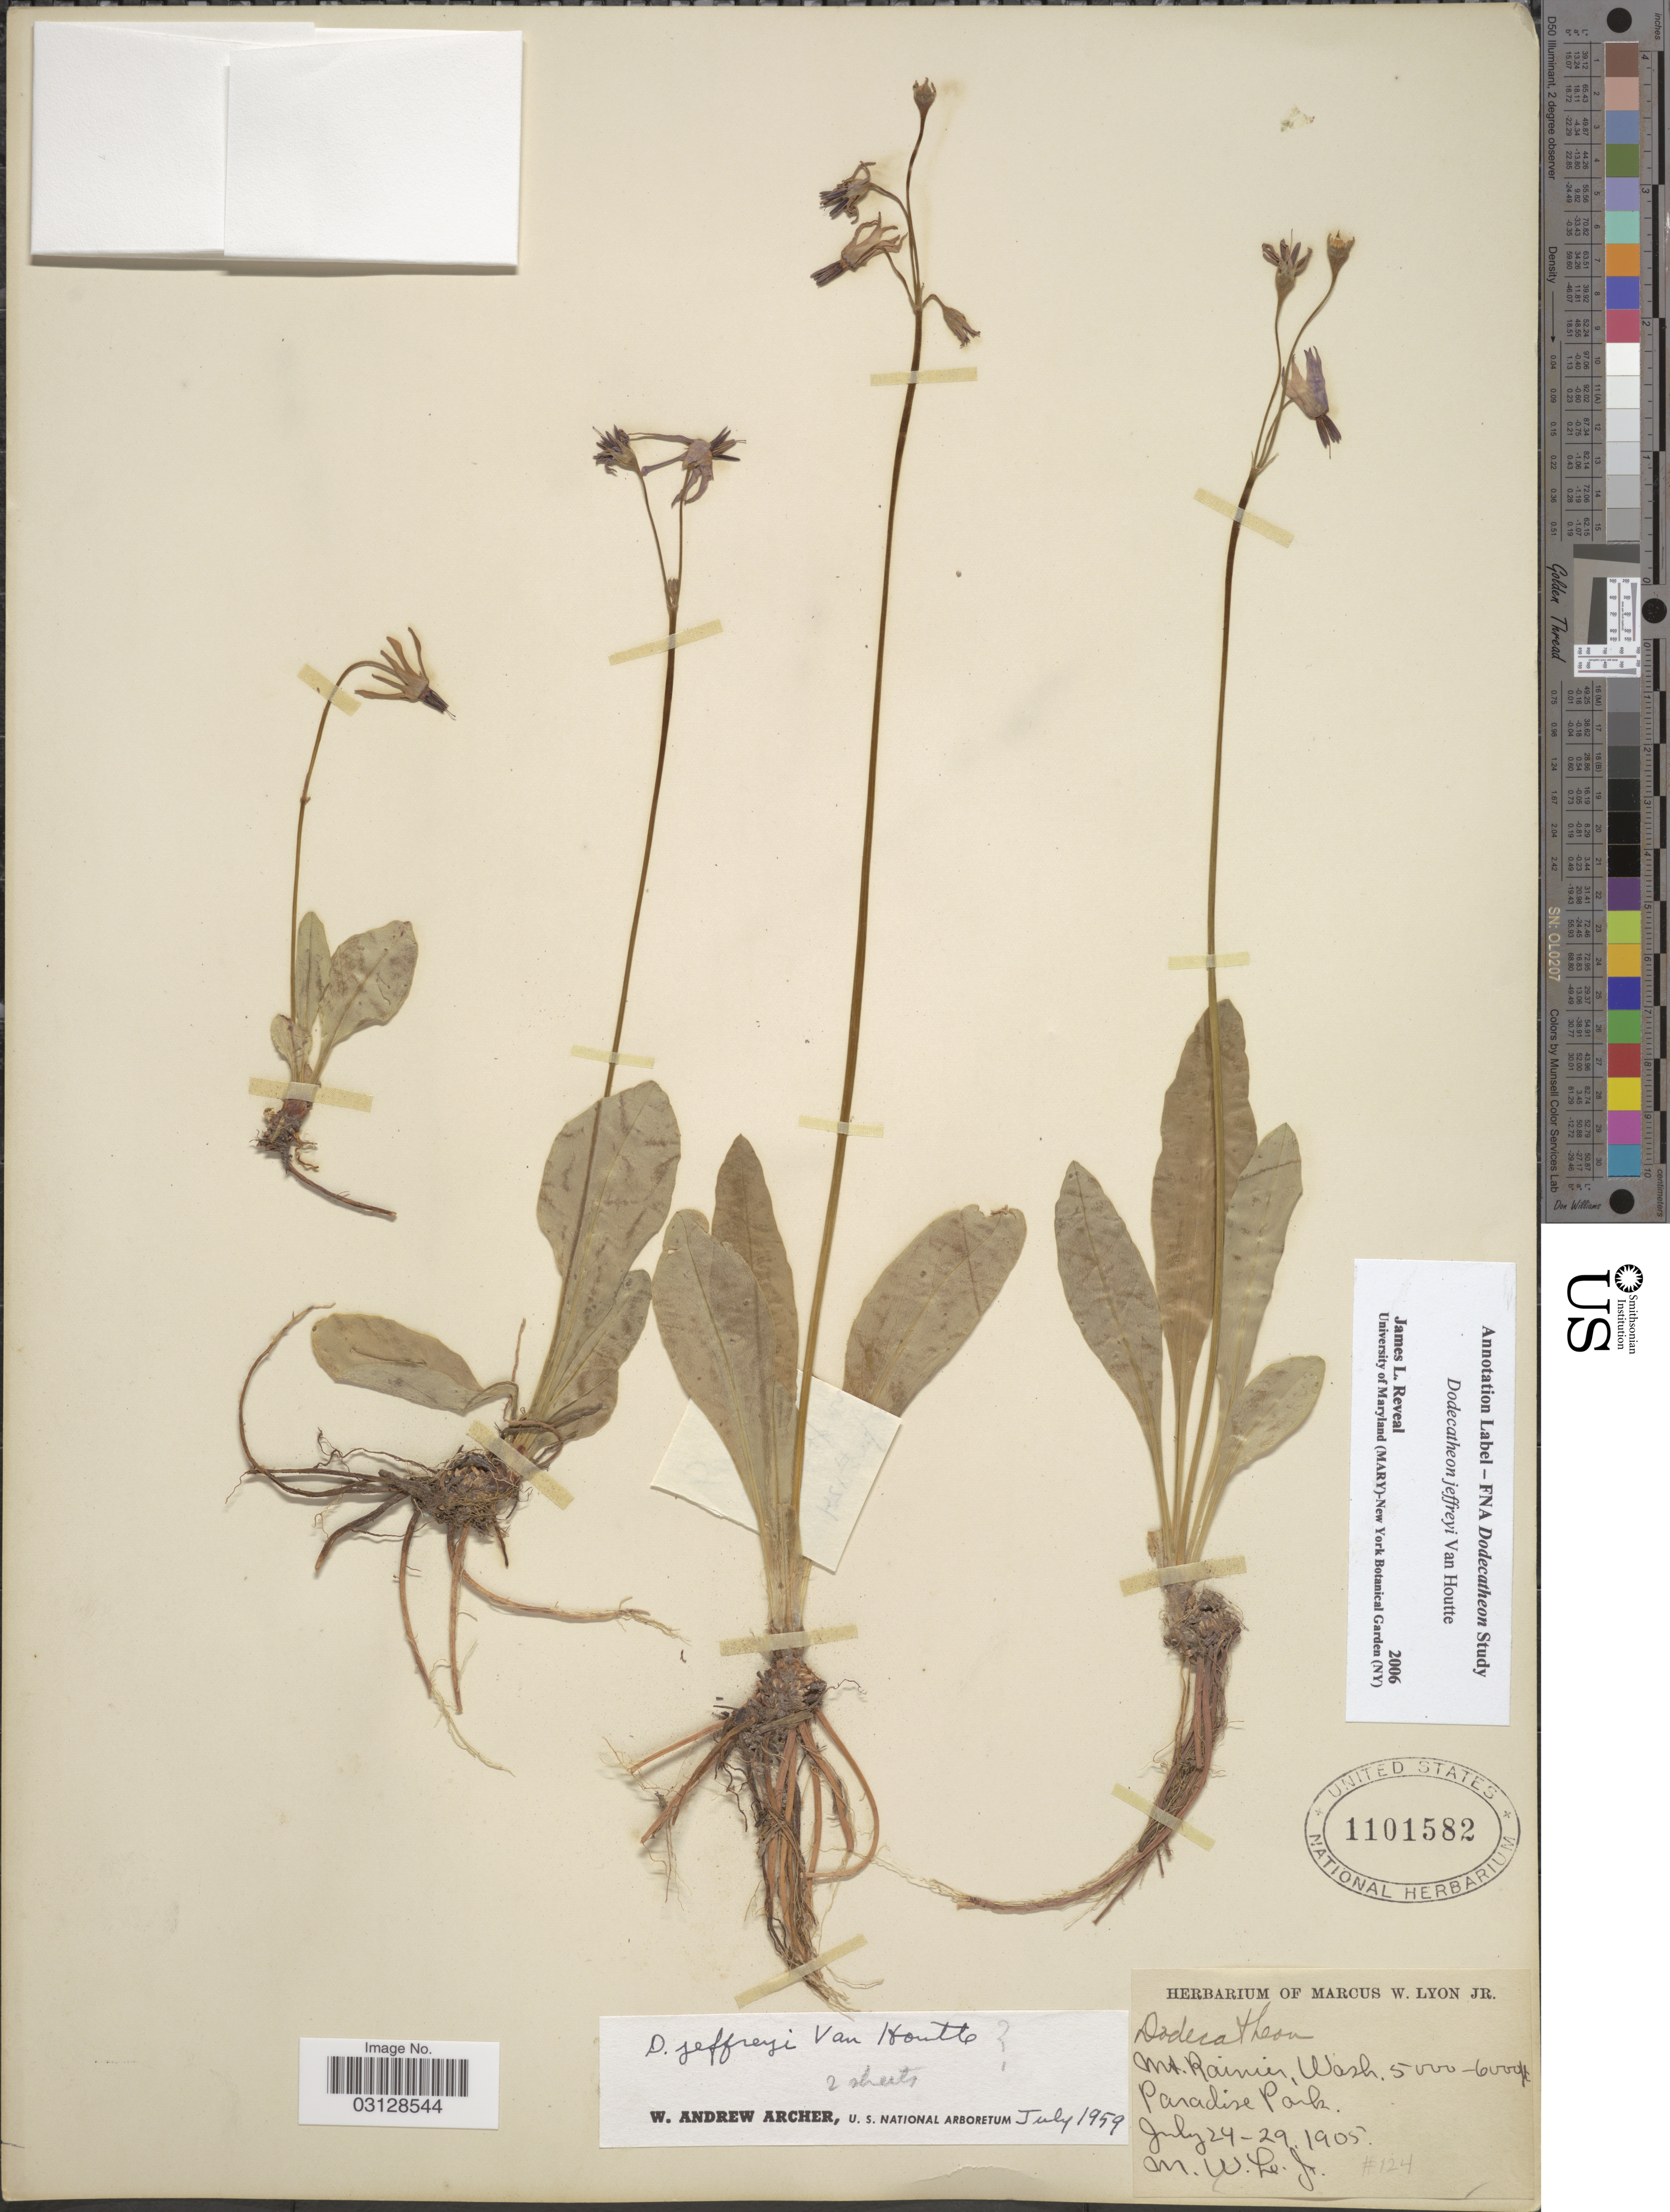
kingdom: Plantae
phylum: Tracheophyta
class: Magnoliopsida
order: Ericales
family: Primulaceae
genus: Dodecatheon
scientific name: Dodecatheon jeffreyi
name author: Van Houtte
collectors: M. Lyon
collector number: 124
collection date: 1905-07-24/1905-07-29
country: United States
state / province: Washington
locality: Mt. Rainier, Wash. Paradise Park.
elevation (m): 1524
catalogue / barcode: US 1101582